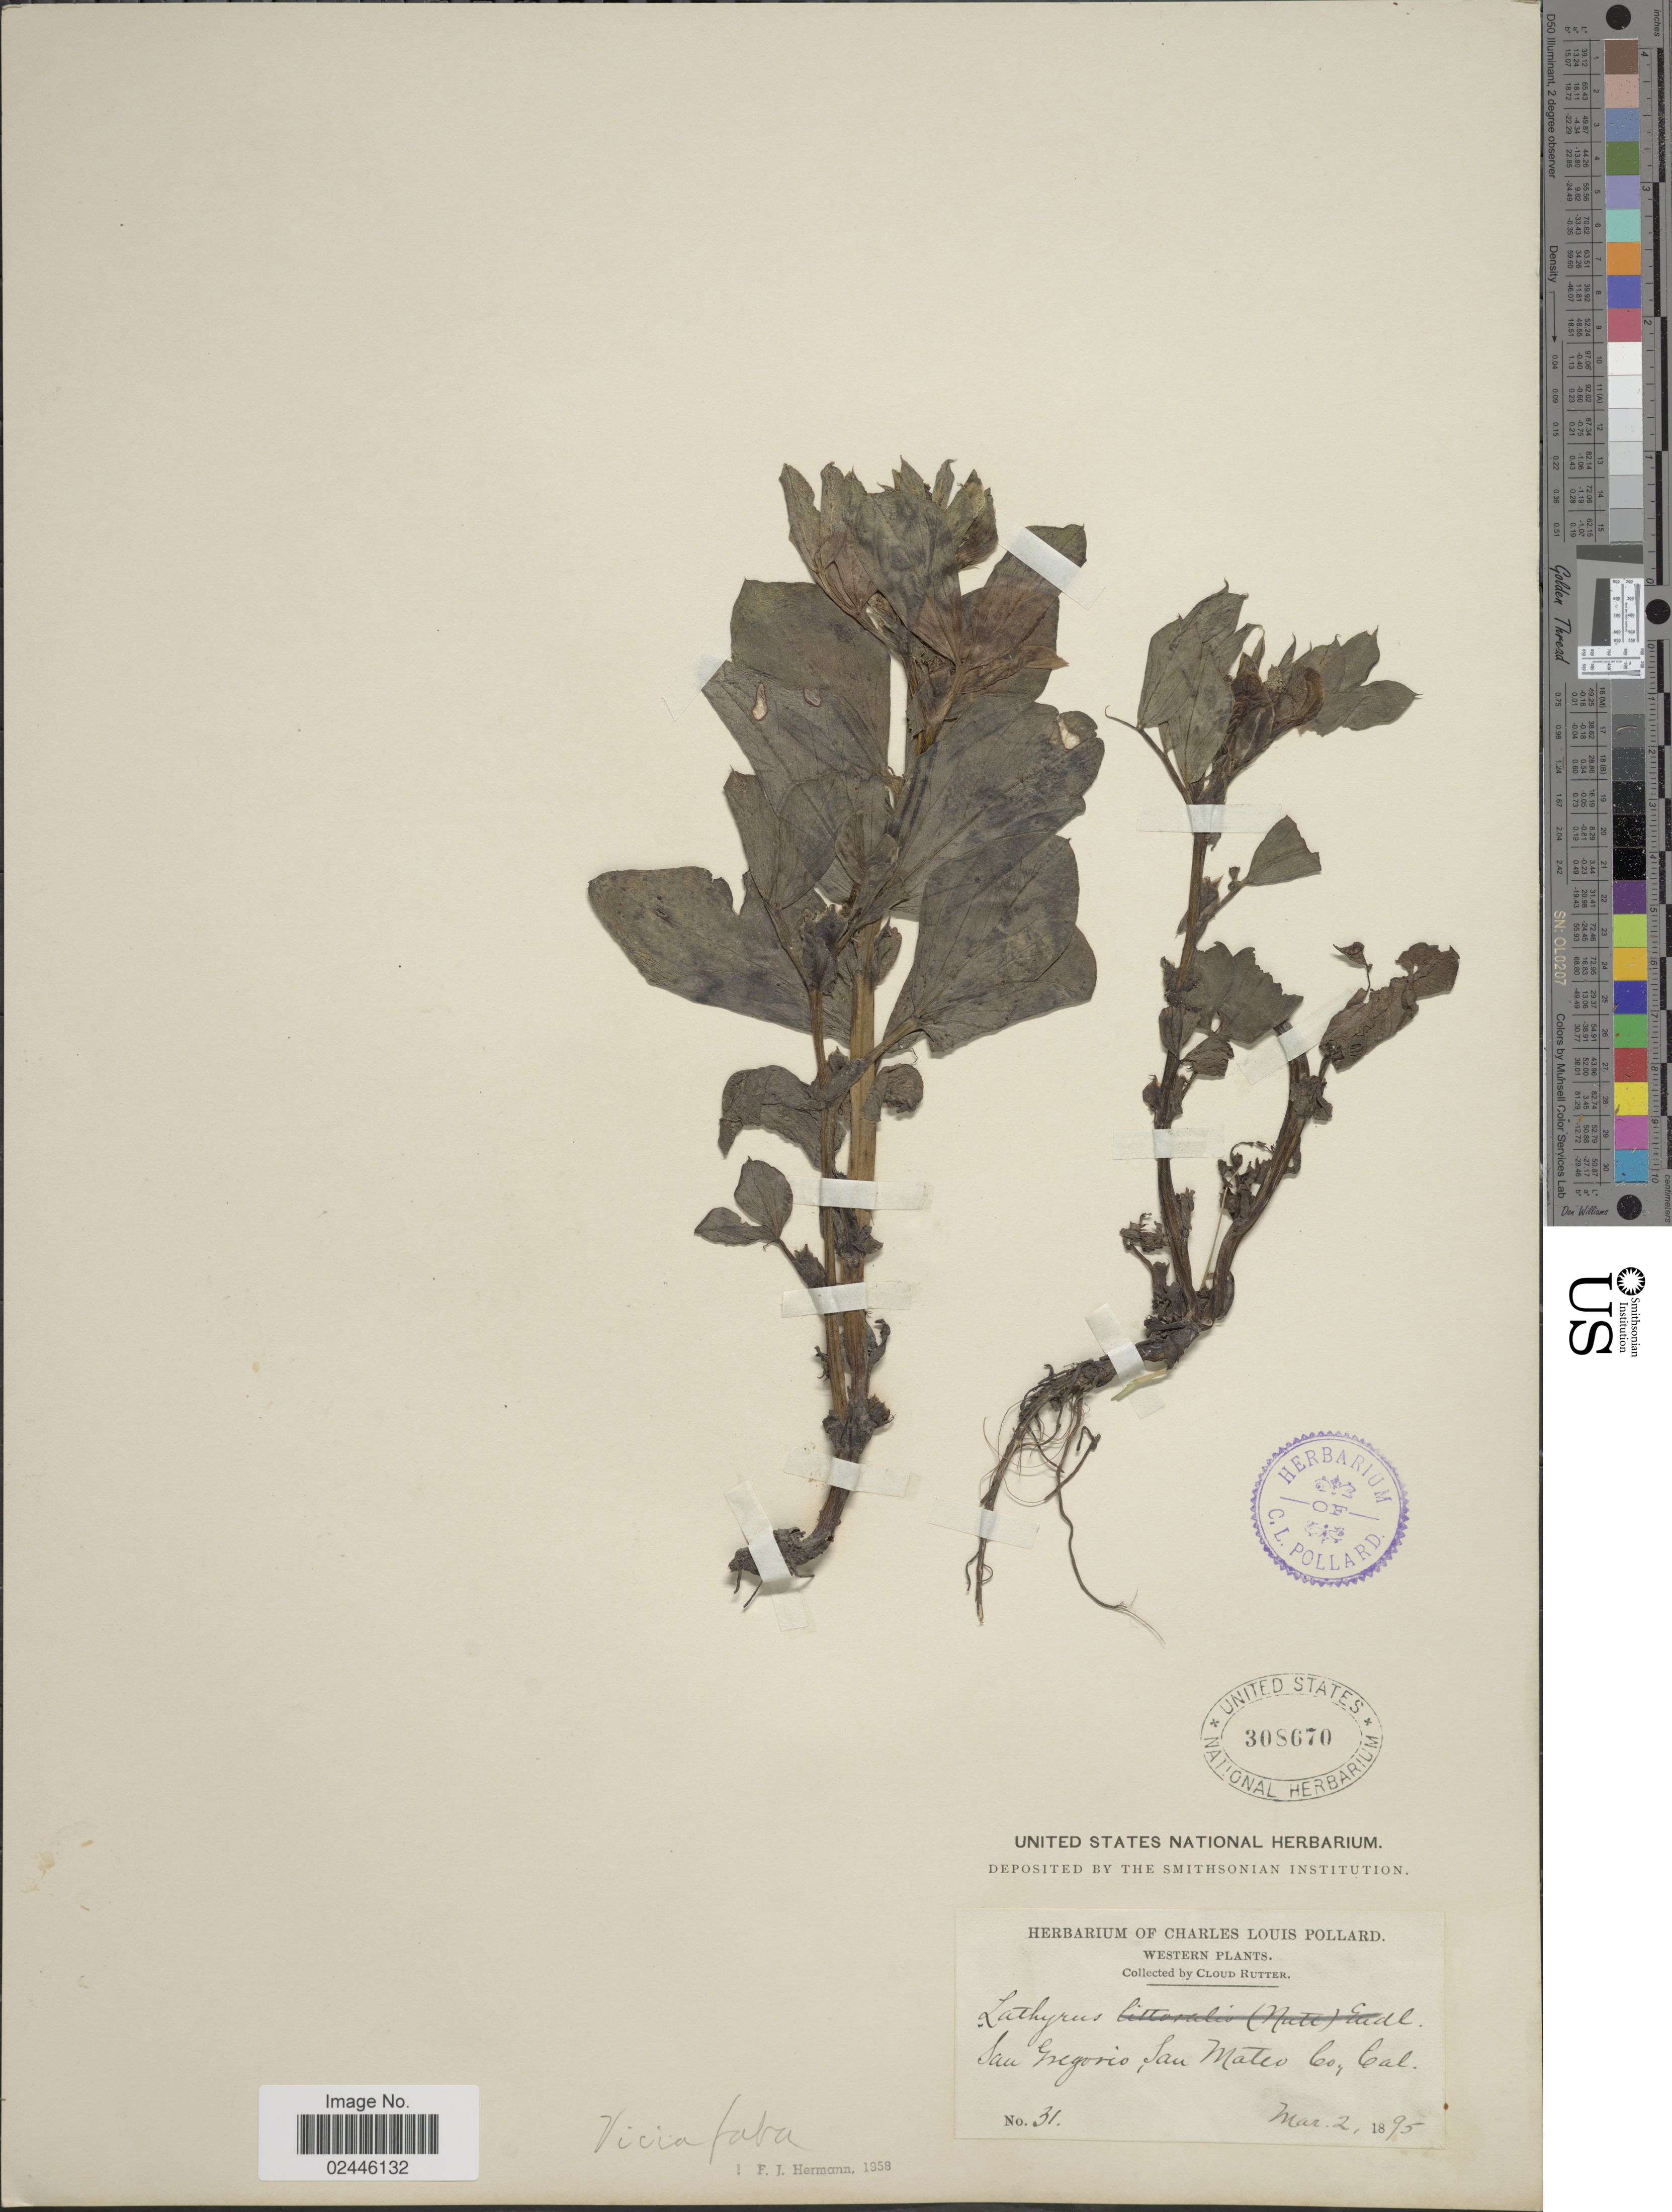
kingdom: Plantae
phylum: Tracheophyta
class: Magnoliopsida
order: Fabales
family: Fabaceae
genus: Vicia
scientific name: Vicia faba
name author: L.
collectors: C. Rutter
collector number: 31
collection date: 1895-03-02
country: United States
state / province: California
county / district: San Mateo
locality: Western [unsure placement] San Gregorio, San Mateo Co.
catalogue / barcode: US 308670